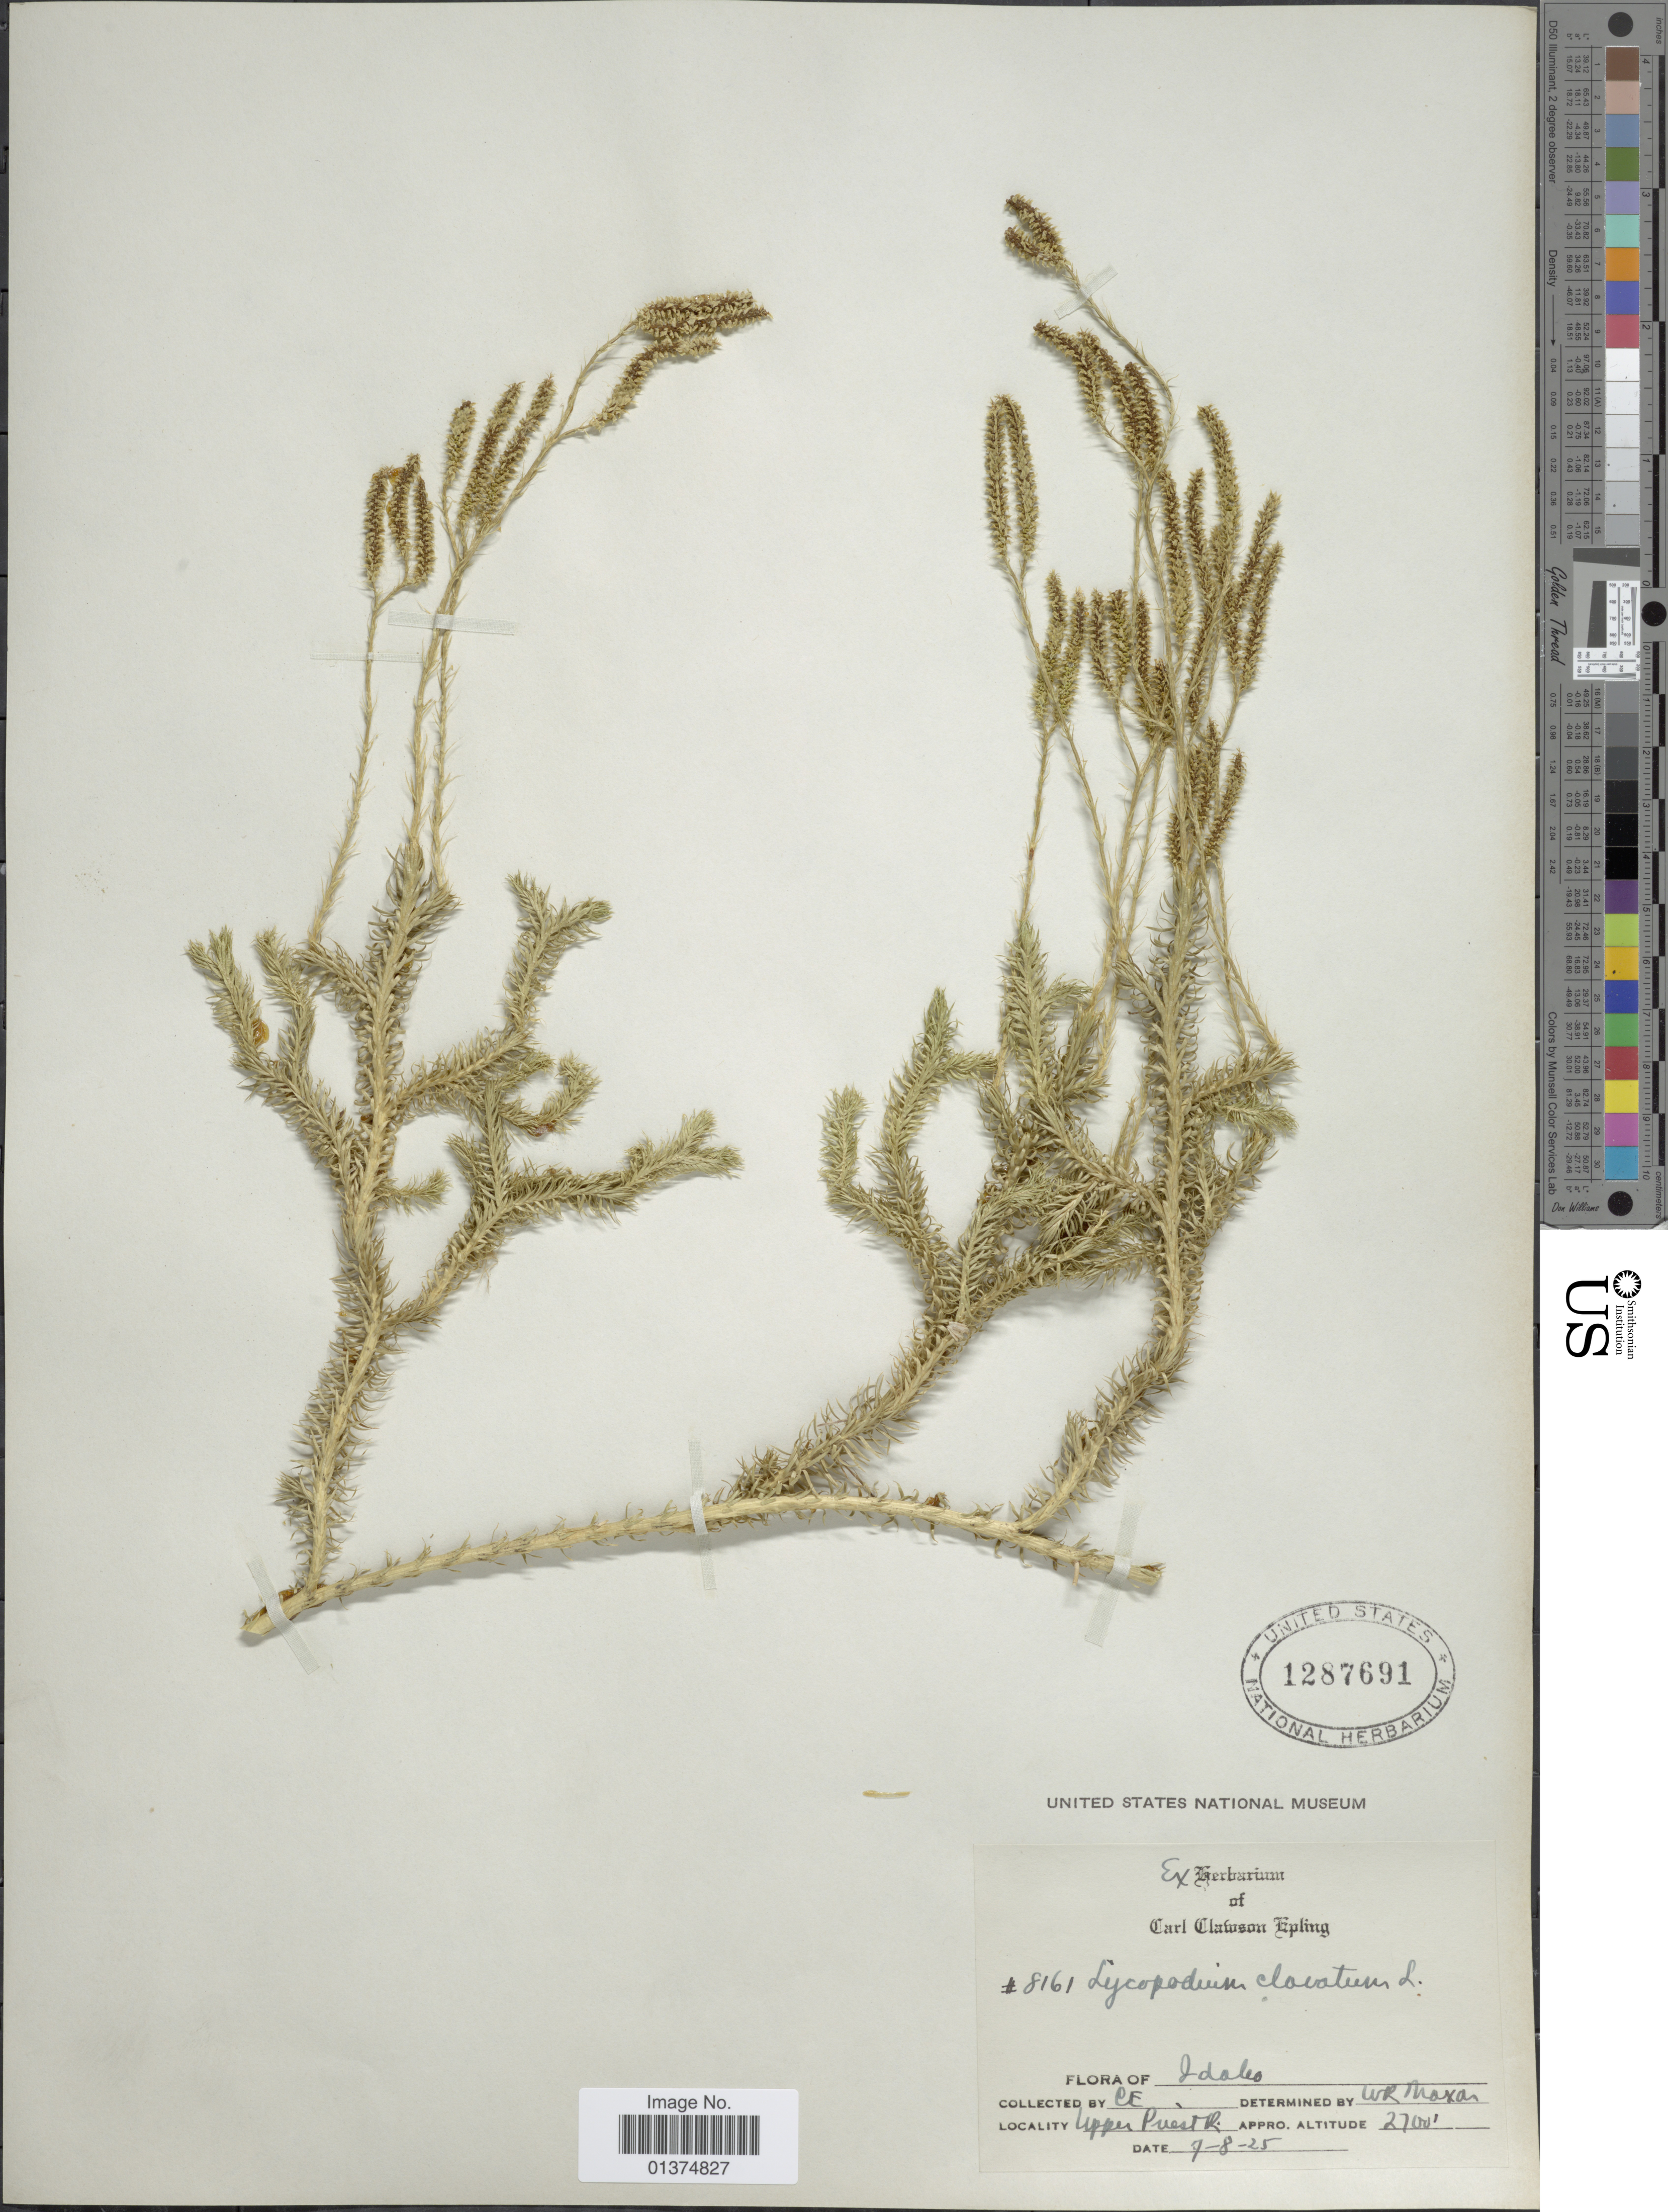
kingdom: Plantae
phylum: Tracheophyta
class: Lycopodiopsida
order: Lycopodiales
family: Lycopodiaceae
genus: Lycopodium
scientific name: Lycopodium clavatum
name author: L.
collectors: C. C. Epling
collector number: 8161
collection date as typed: Transcribed d/m/y: 7/8/25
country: United States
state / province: Idaho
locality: Upper Priest R.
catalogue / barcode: US 1287691